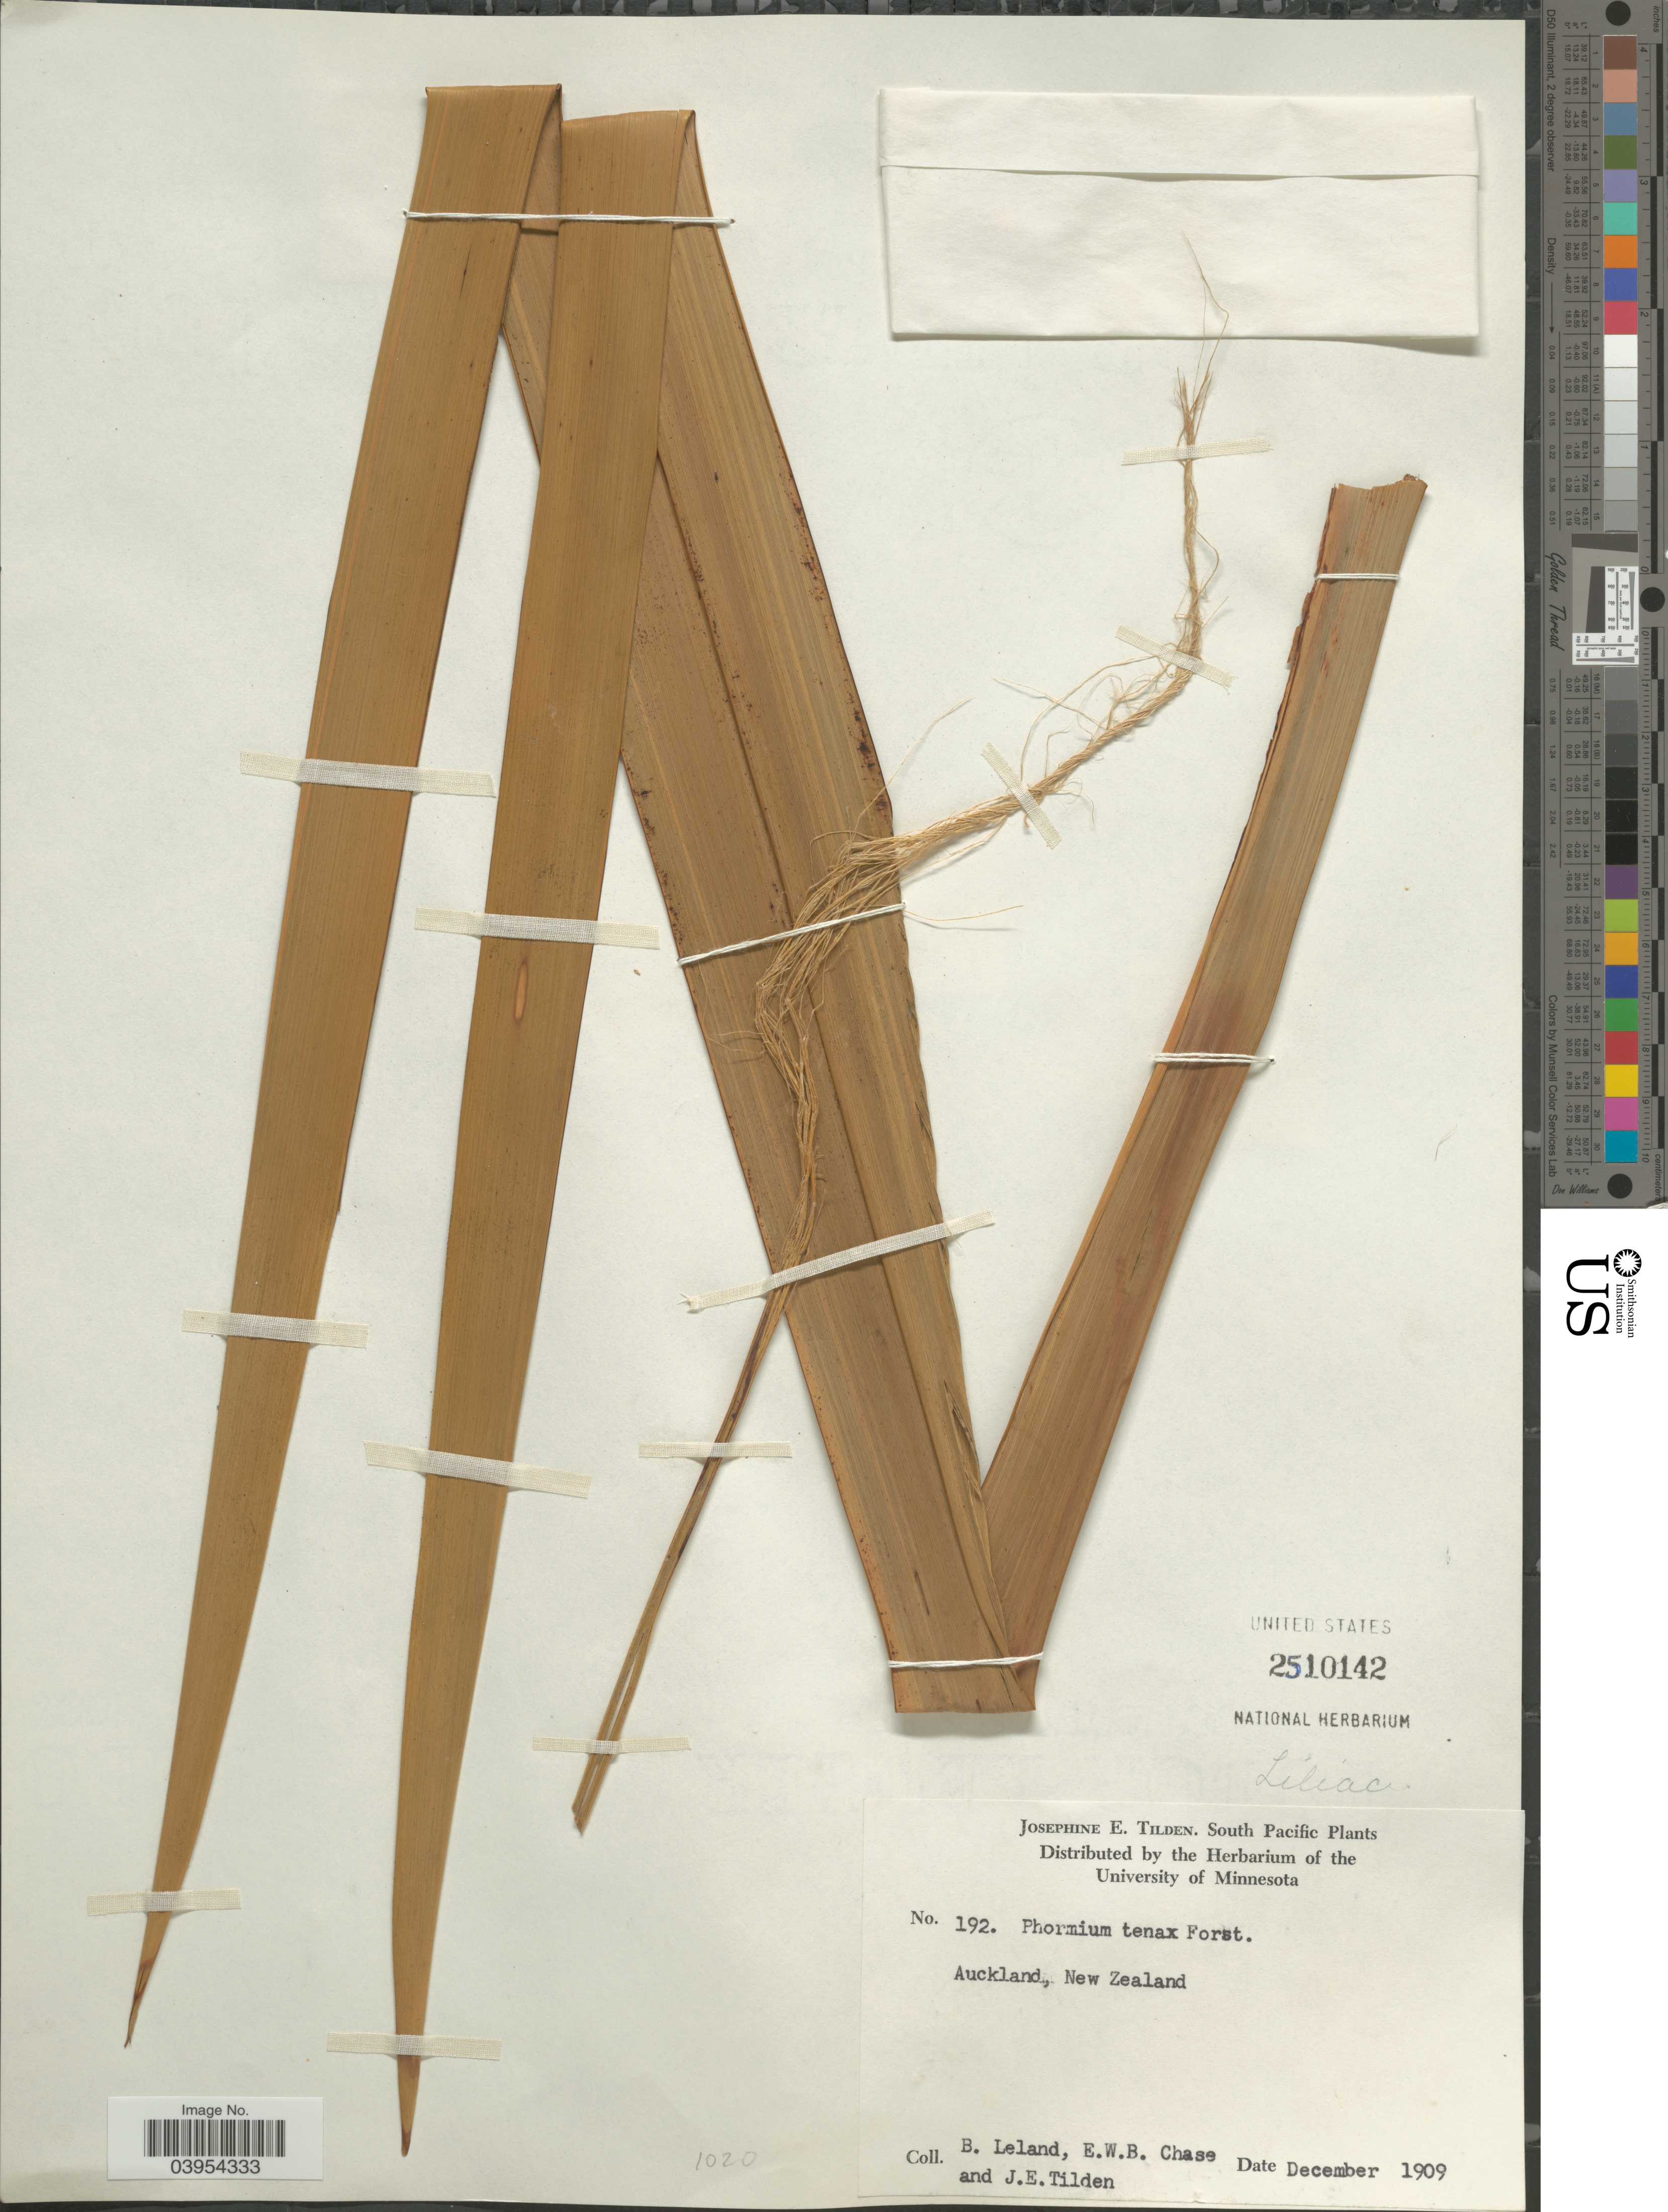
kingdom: Plantae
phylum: Tracheophyta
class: Liliopsida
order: Asparagales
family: Asphodelaceae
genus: Phormium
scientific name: Phormium tenax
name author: J.R. Forst. & G. Forst.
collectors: B. Leland, E. W. Chase & J. E. Tilden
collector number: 192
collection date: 1909-12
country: New Zealand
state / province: Auckland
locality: South Pacific.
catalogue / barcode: US 2510142